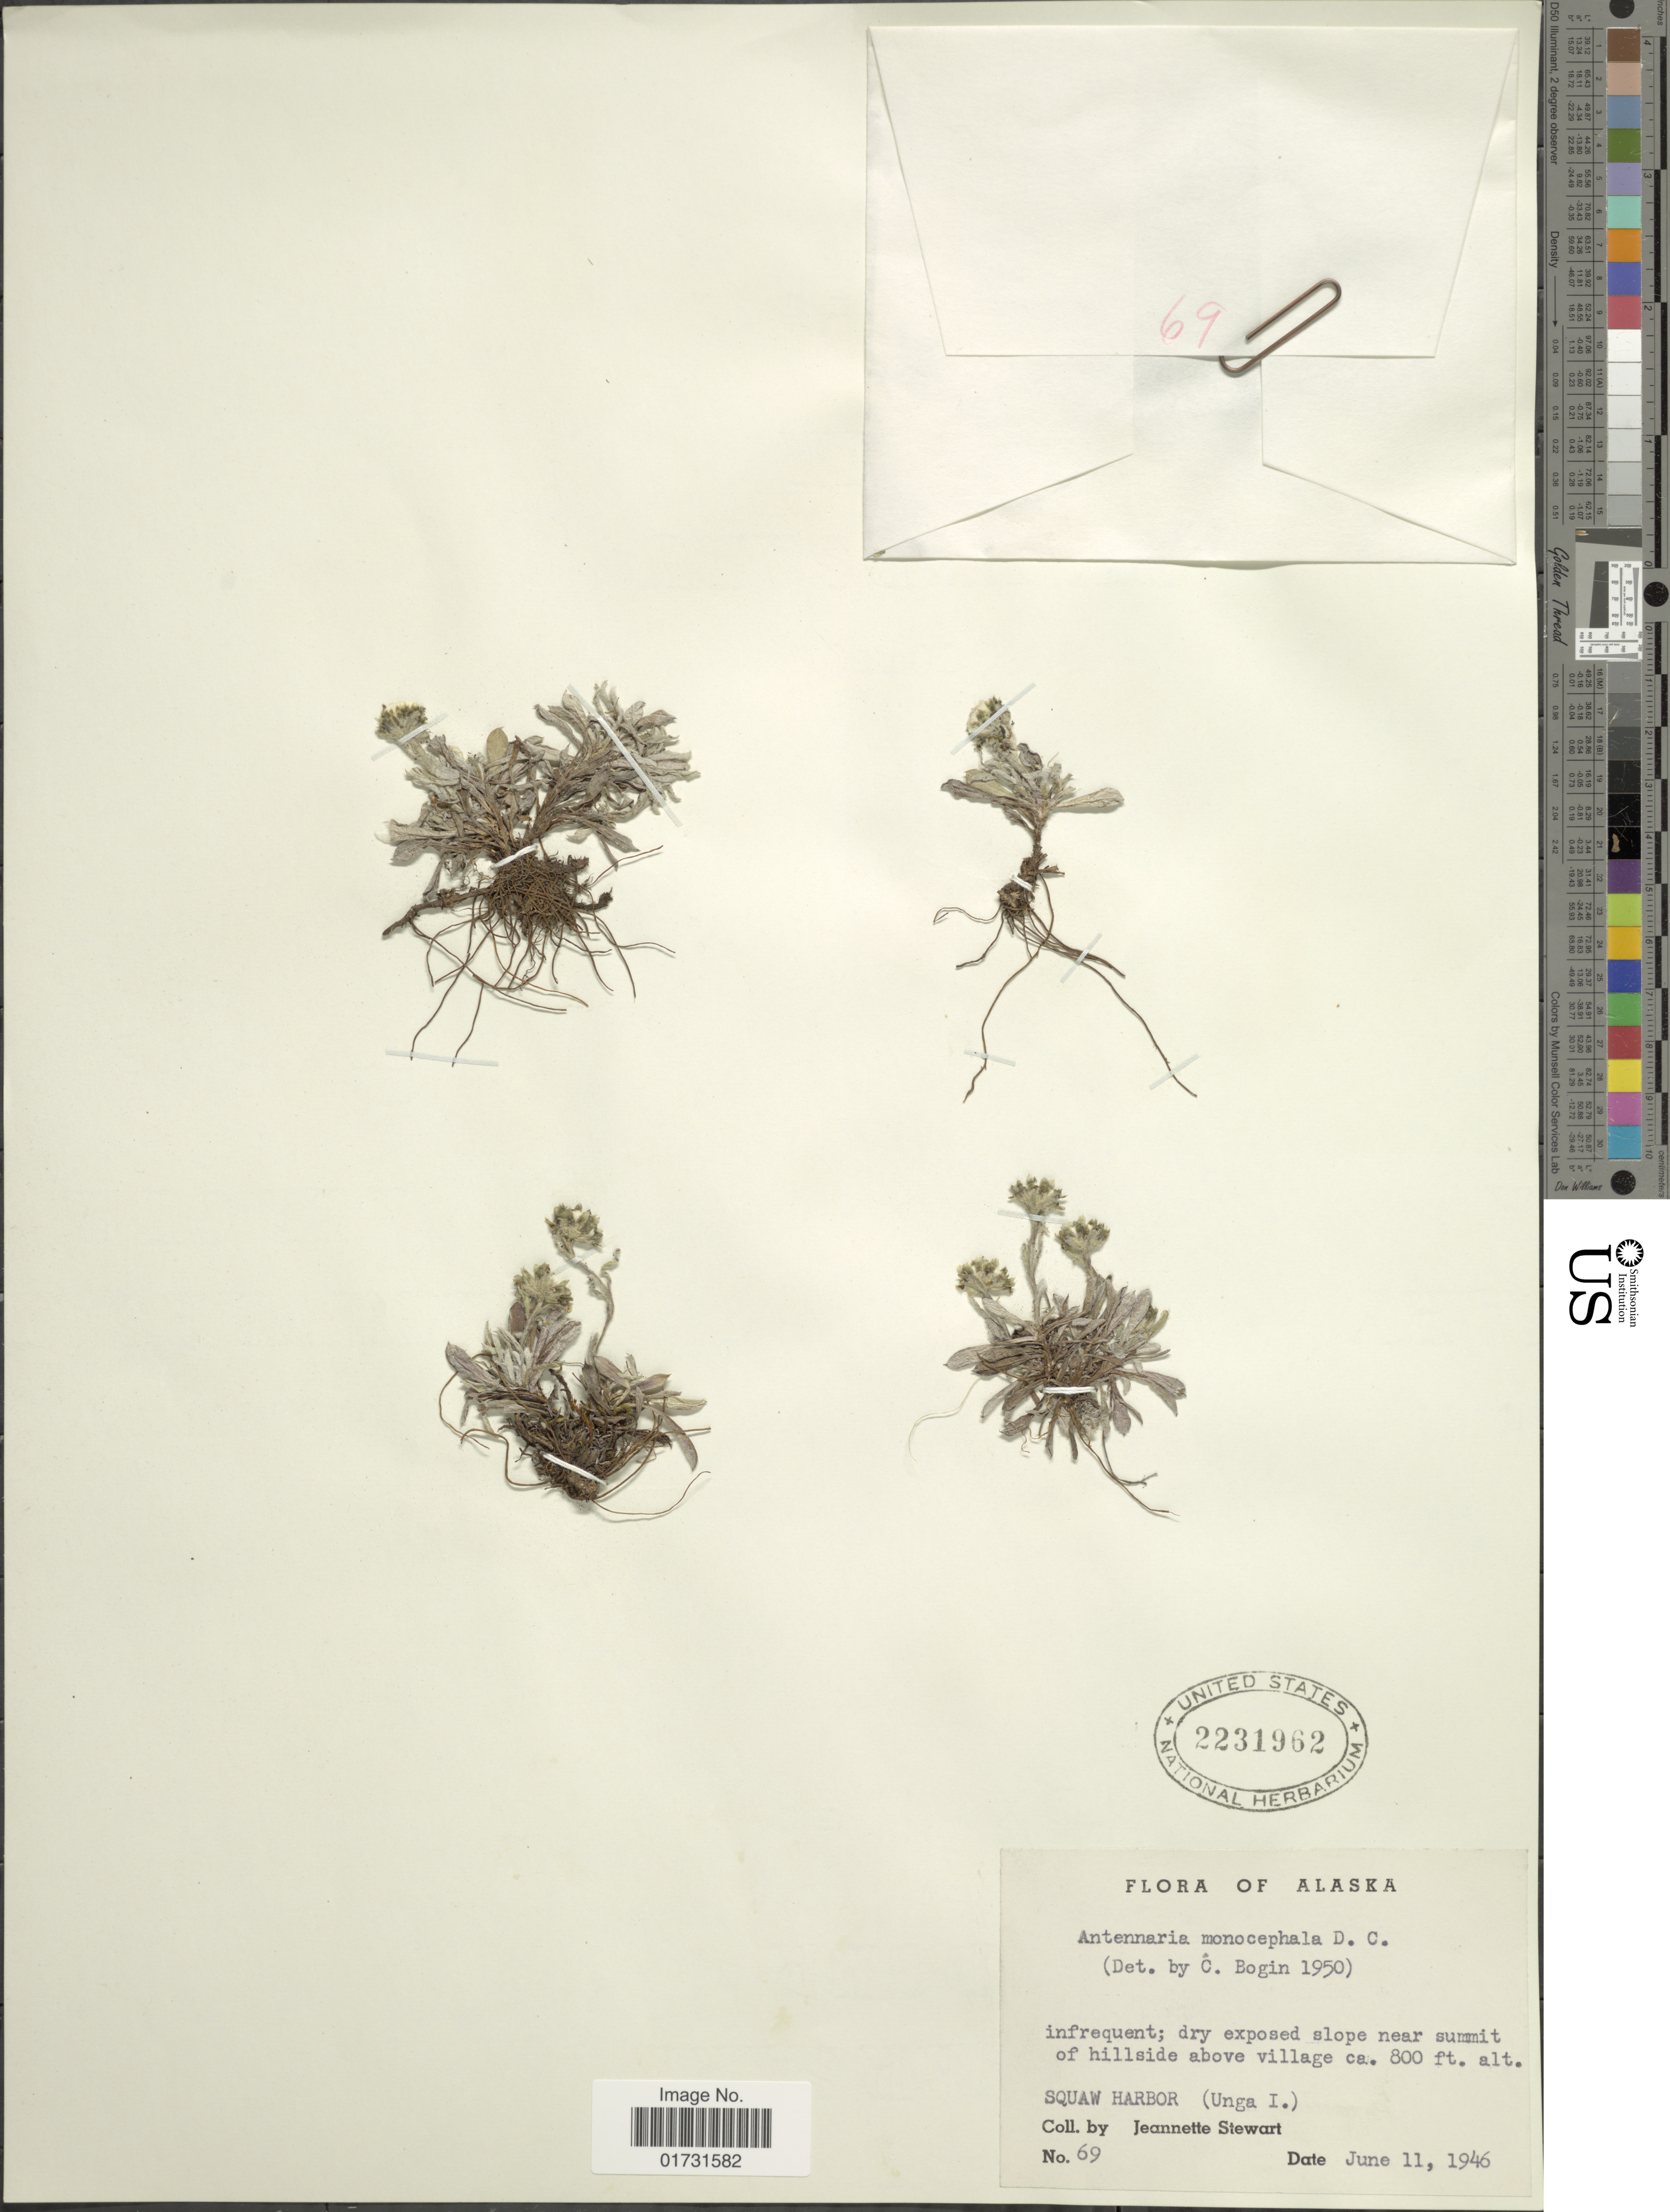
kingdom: Plantae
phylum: Tracheophyta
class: Magnoliopsida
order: Asterales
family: Asteraceae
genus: Antennaria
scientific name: Antennaria monocephala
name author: DC.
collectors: J. Stewart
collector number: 69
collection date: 1946-06-11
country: United States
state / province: Alaska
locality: Near summit of hillside above village. Squaw Harbor (Unga I.)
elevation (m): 244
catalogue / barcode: US 2231962